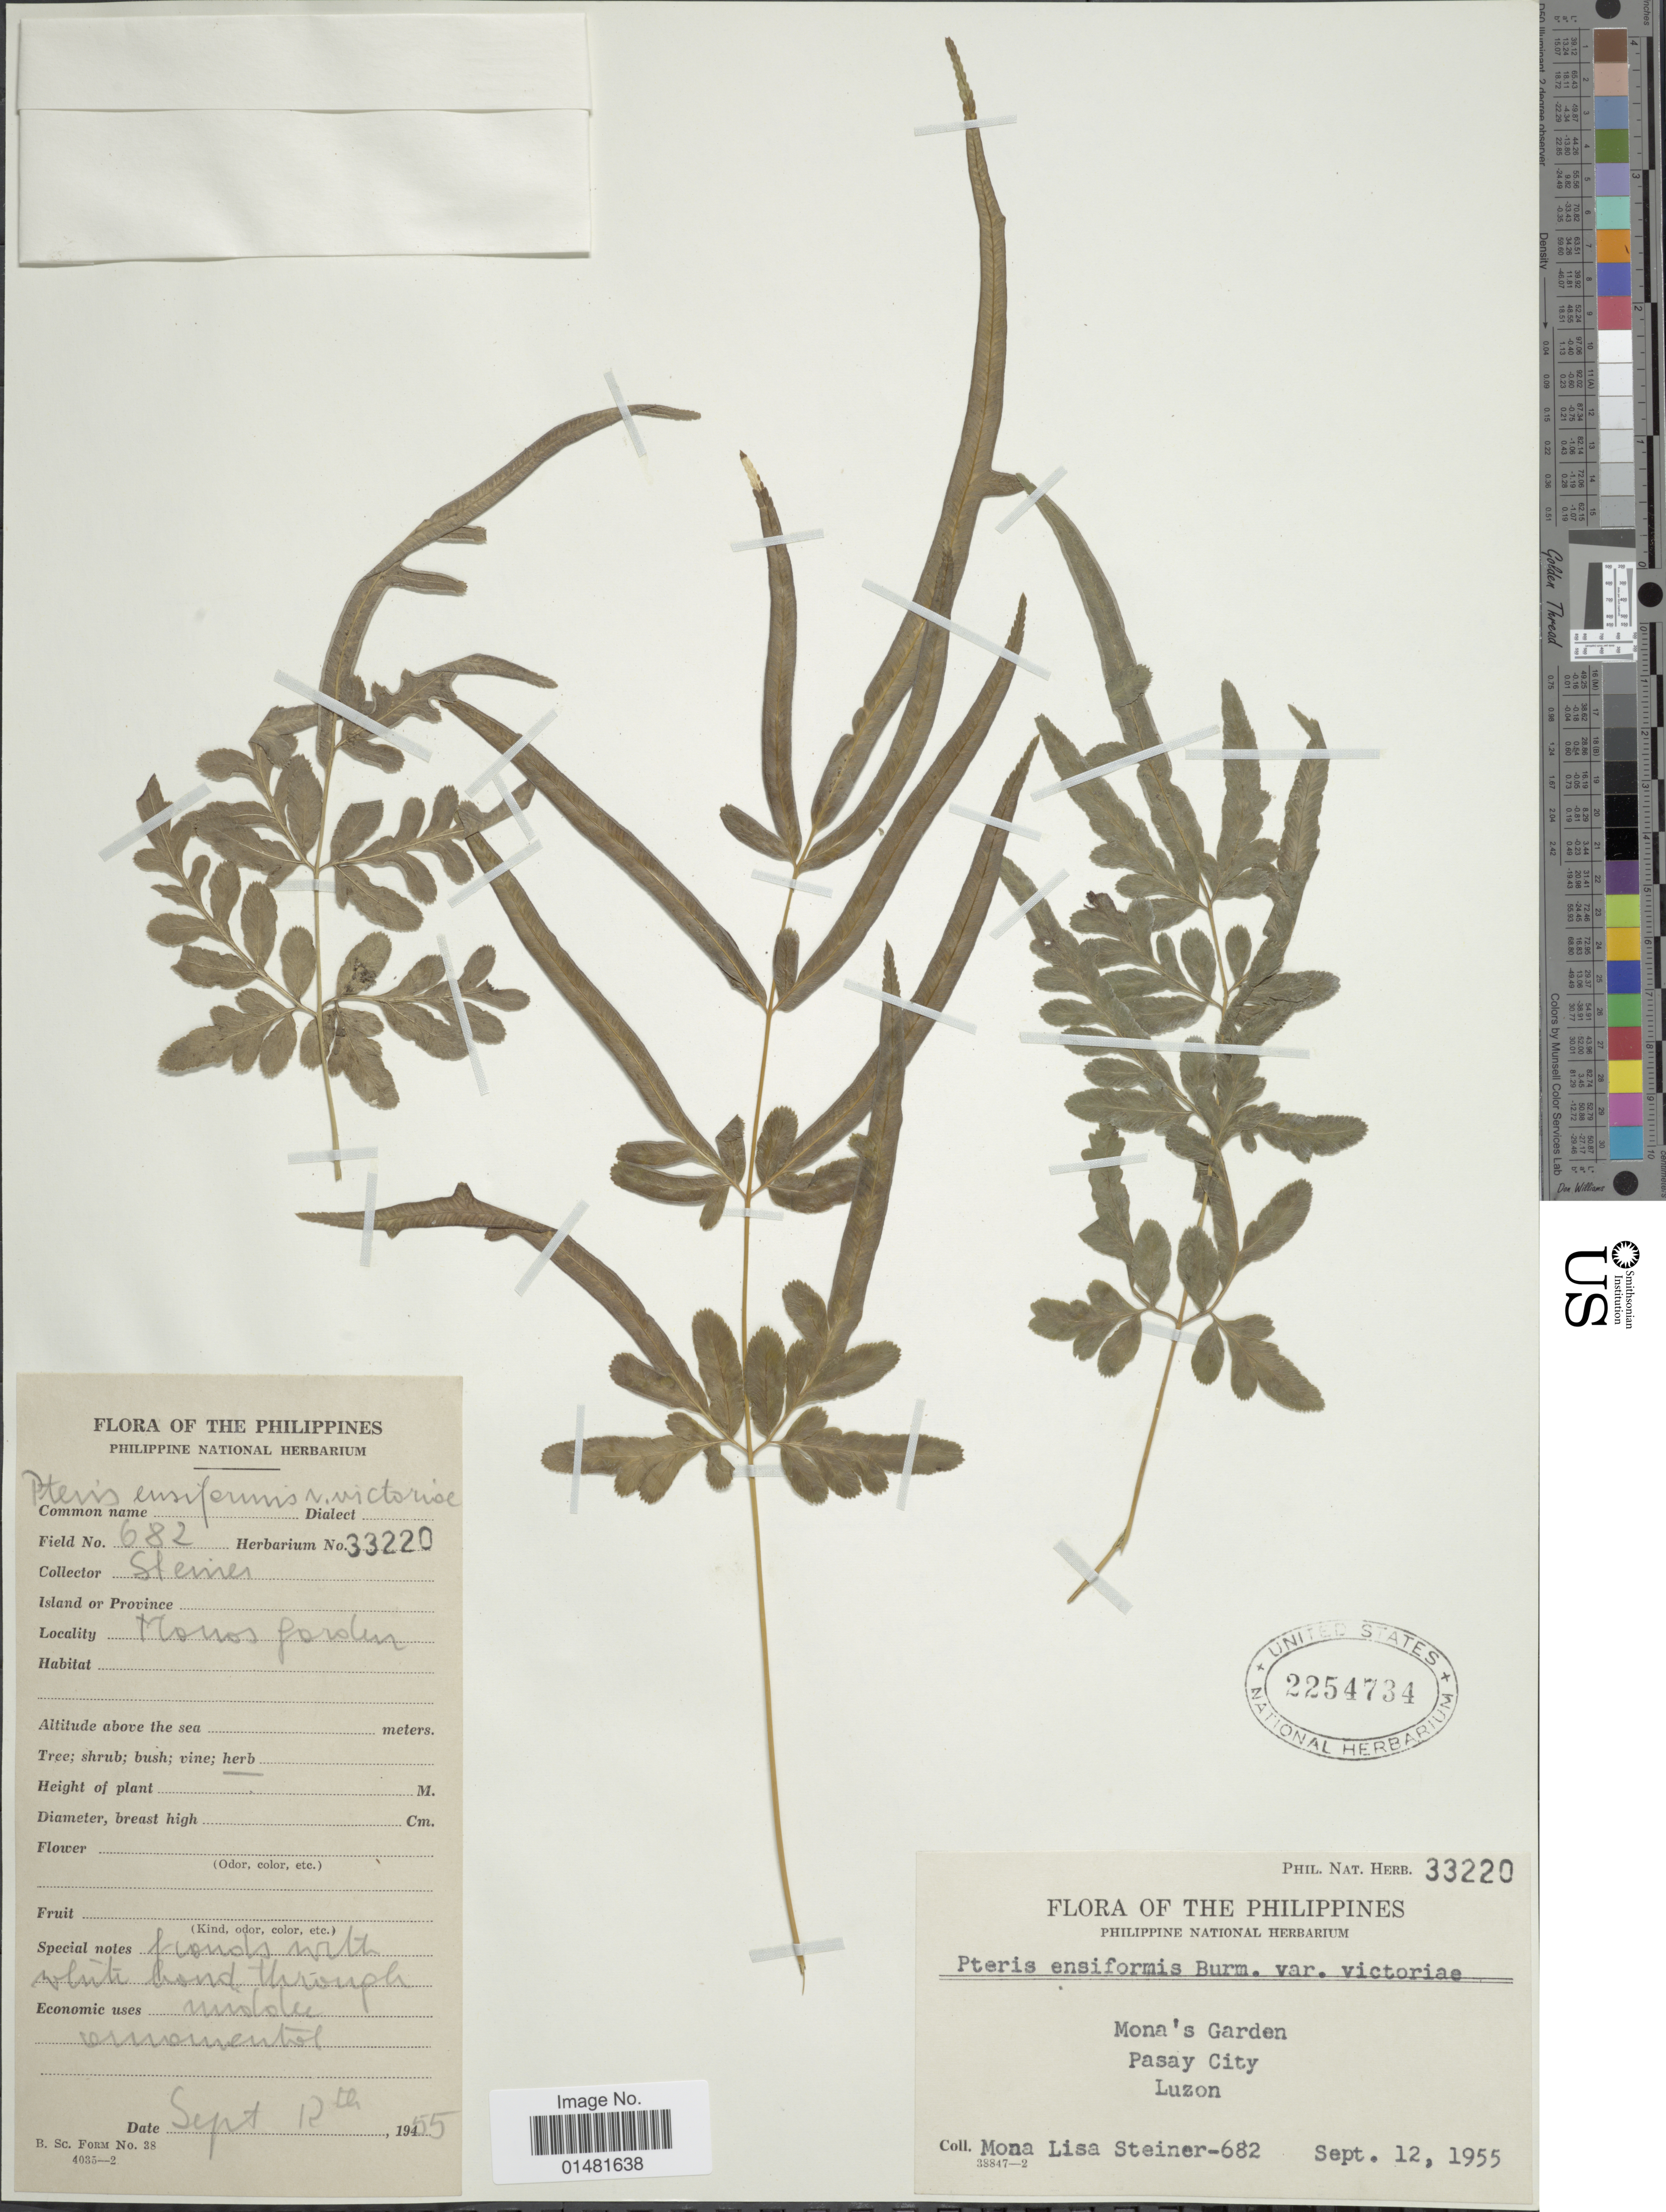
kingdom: Plantae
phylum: Tracheophyta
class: Polypodiopsida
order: Polypodiales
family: Pteridaceae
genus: Pteris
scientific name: Pteris ensiformis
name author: Burm. f.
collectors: M. Steiner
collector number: Phil Nat Herb 33220/682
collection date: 1955-09-12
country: Philippines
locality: Mona's Garden, Pasay City, Luzon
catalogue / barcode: US 2254734